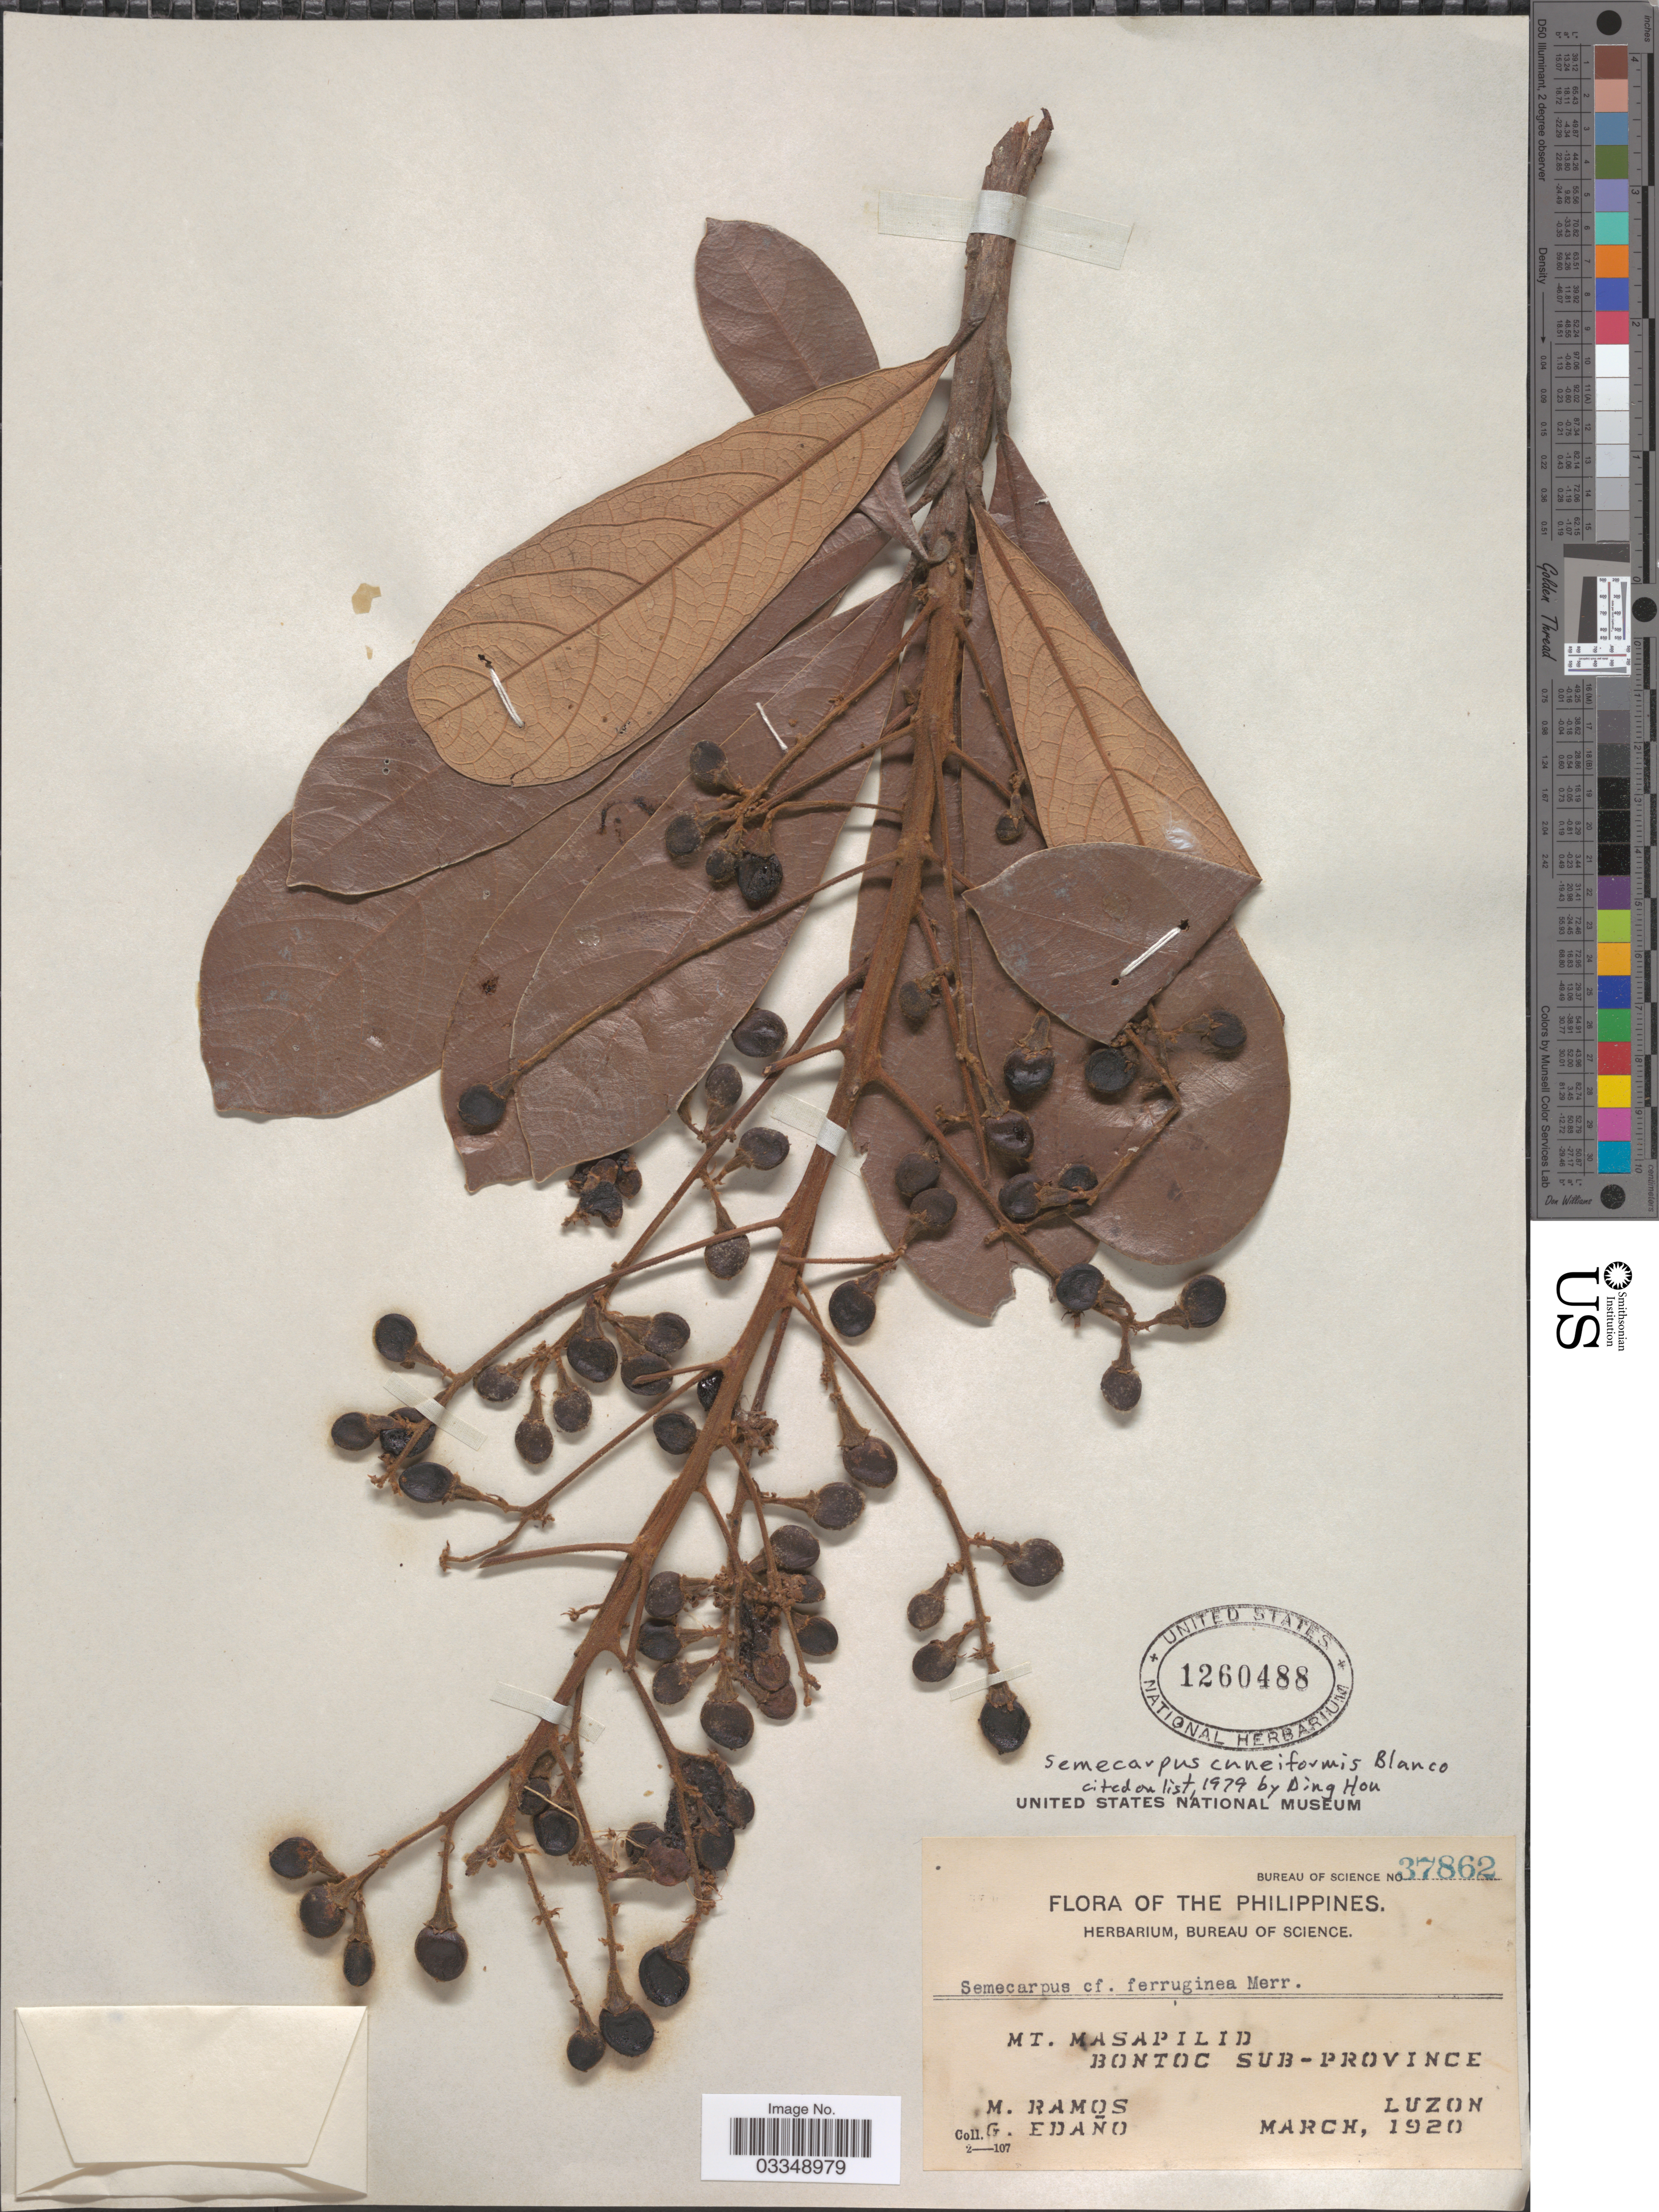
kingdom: Plantae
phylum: Tracheophyta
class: Magnoliopsida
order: Sapindales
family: Anacardiaceae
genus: Semecarpus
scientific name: Semecarpus cuneiformis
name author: Blanco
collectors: M. Ramos & G. Edaño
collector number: Bureau of Science 37862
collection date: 1920-03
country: Philippines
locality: Mt. Masapilid. Bontoc Sub-Province. Luzon.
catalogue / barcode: US 1260488